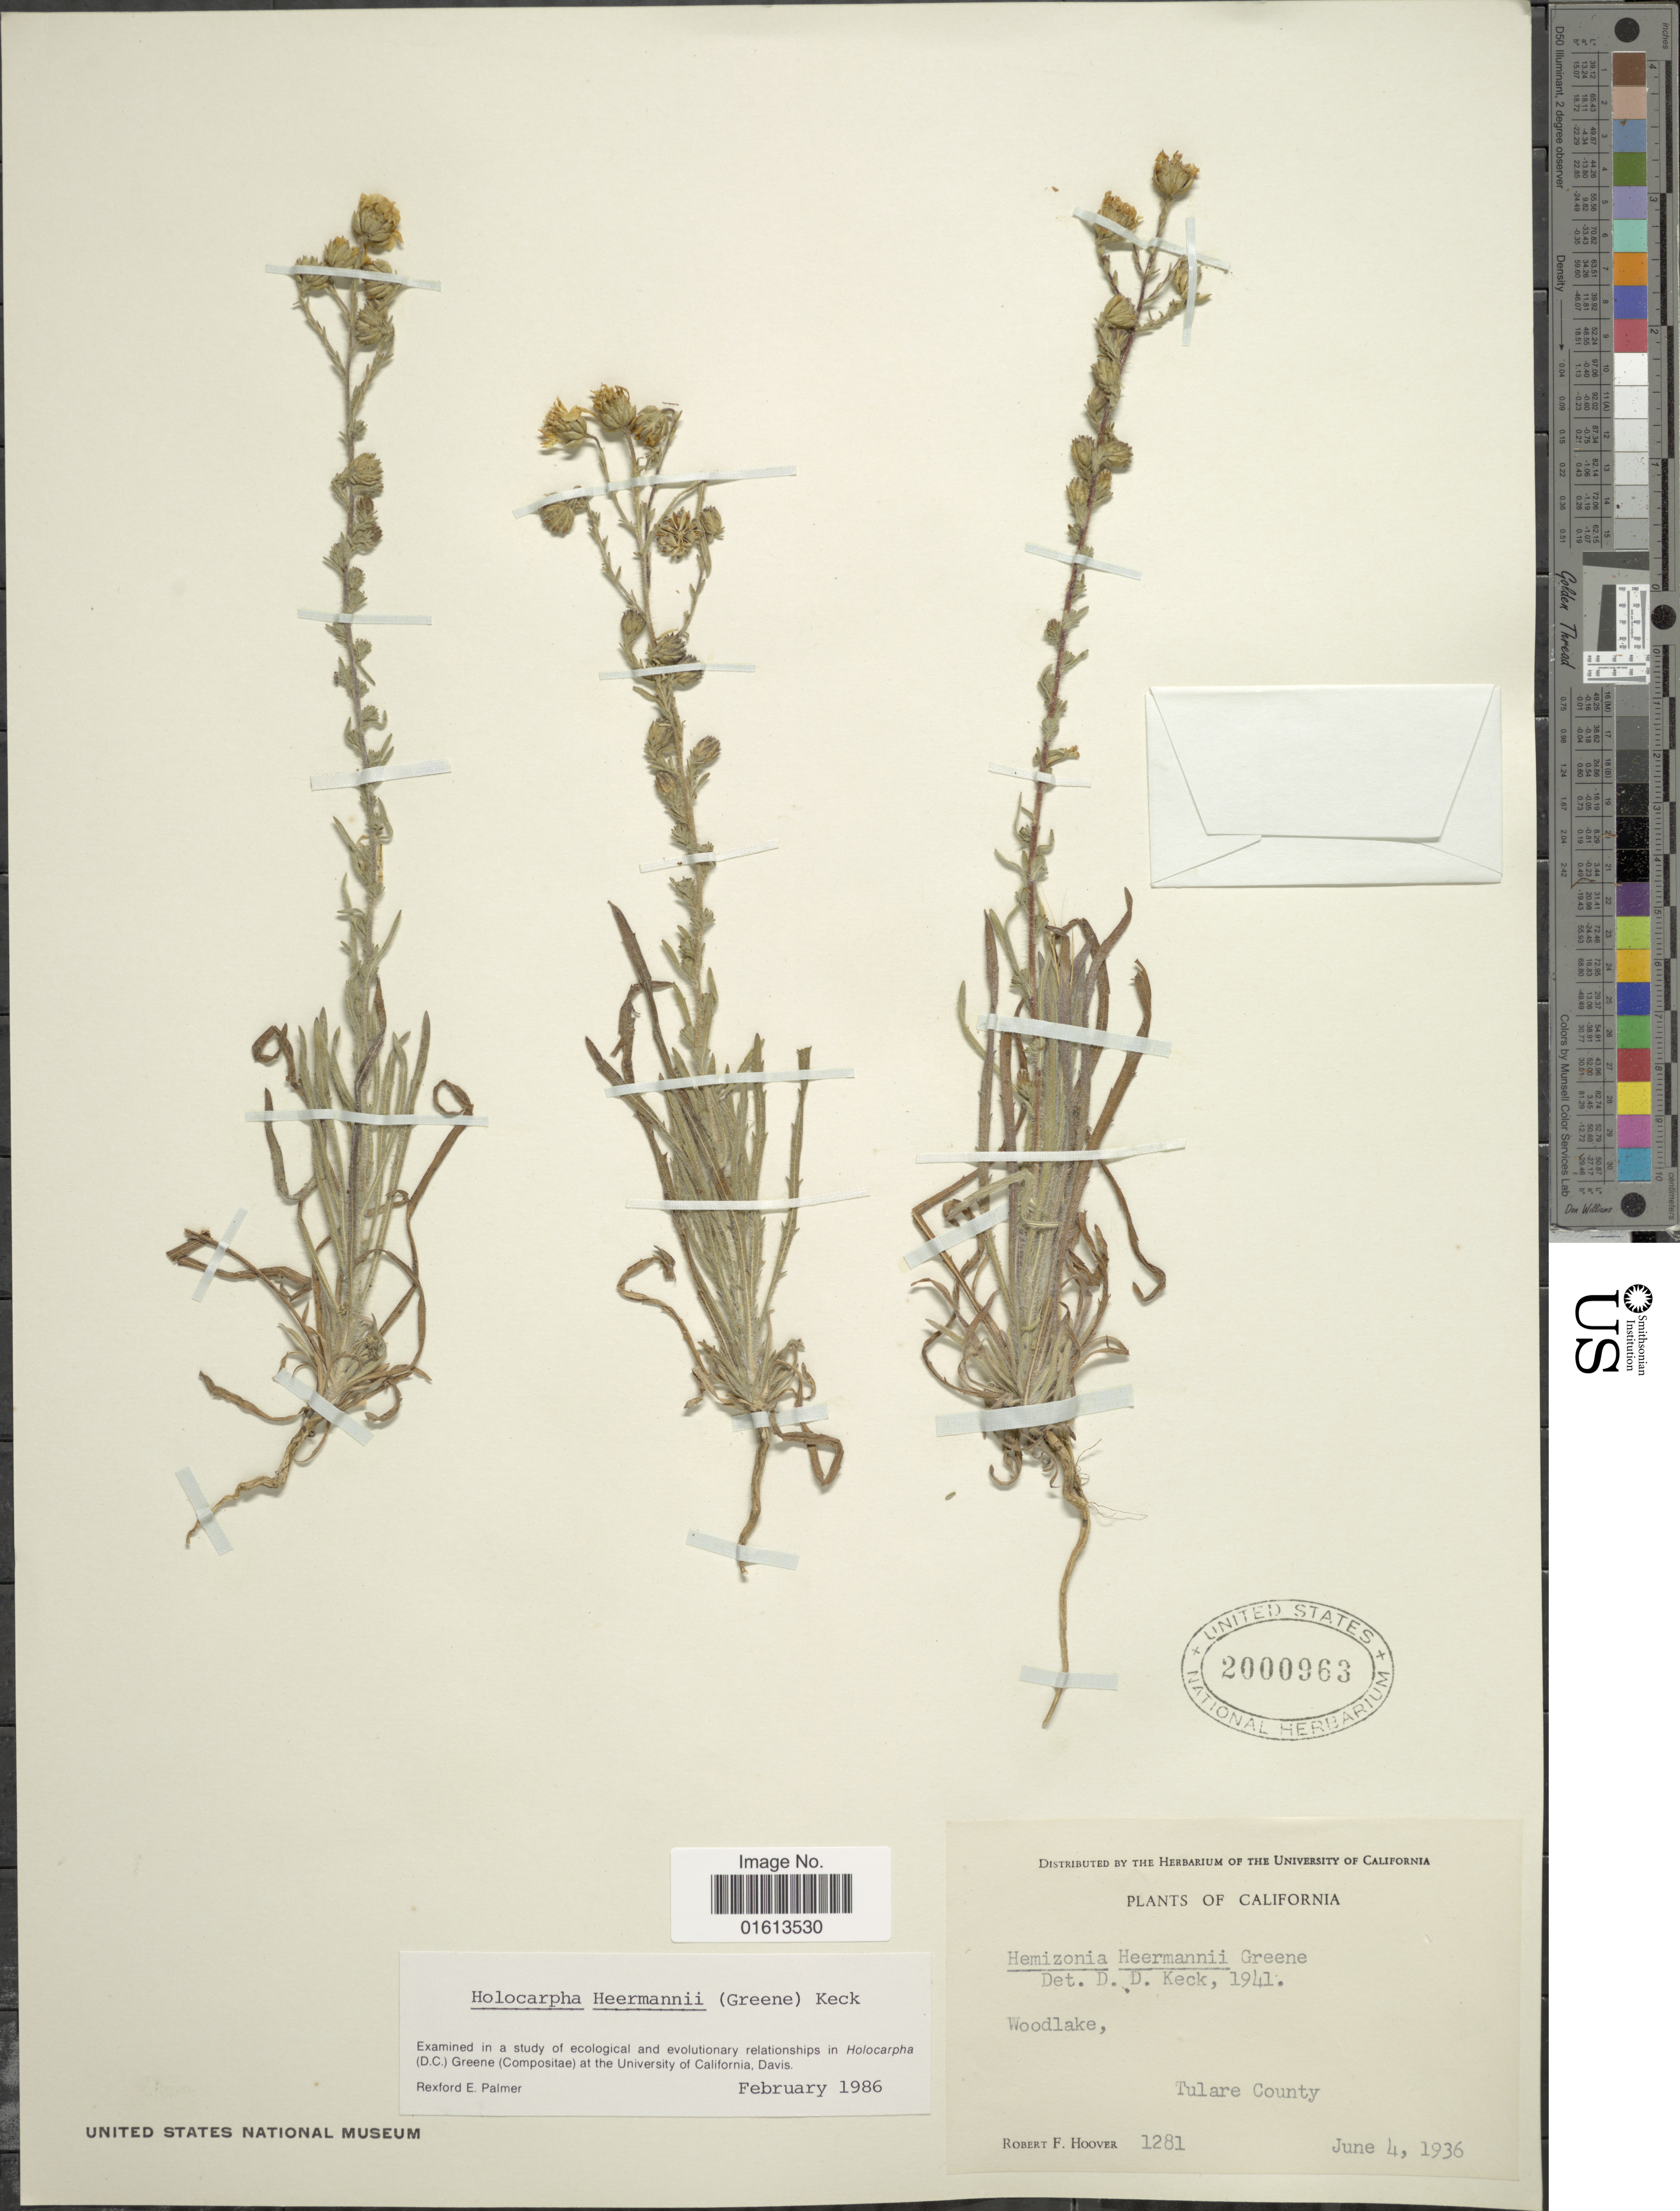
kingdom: Plantae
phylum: Tracheophyta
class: Magnoliopsida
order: Asterales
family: Asteraceae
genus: Holocarpha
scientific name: Holocarpha heermannii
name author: (Greene) D.D. Keck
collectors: R. F. Hoover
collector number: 1281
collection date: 1936-06-04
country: United States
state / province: California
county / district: Tulare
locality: Woodlake, Tulare County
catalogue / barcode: US 2000963